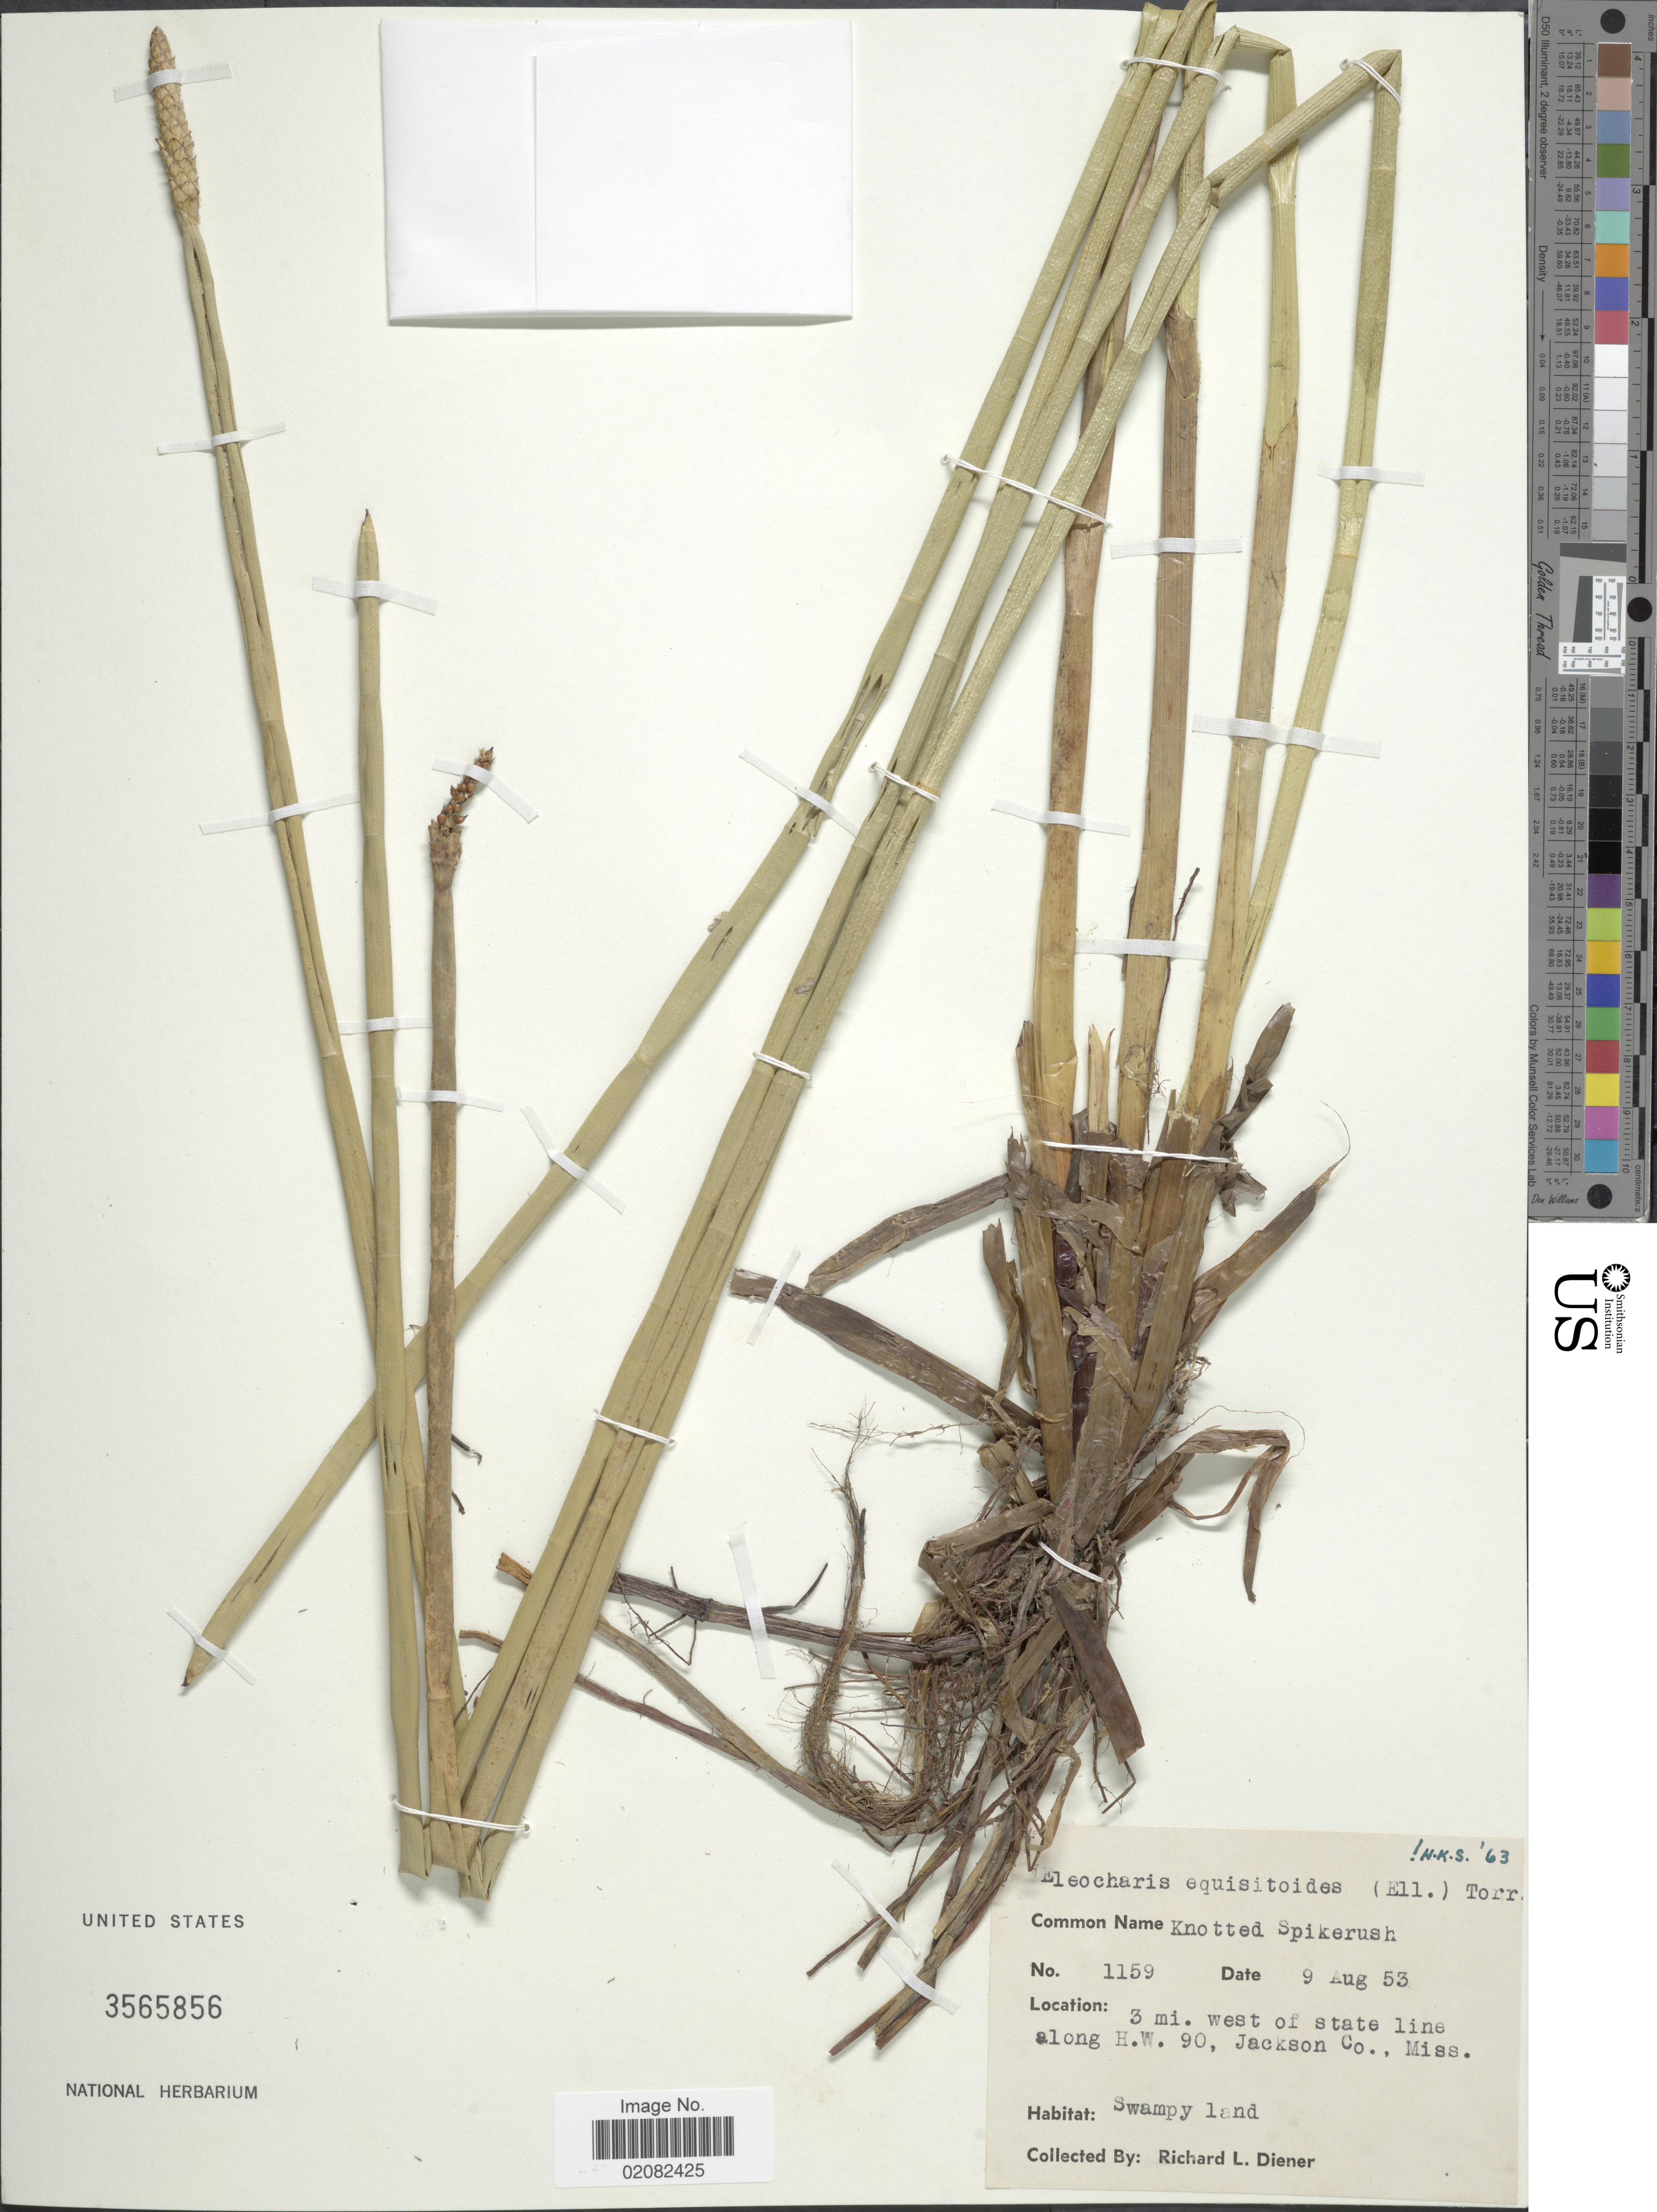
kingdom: Plantae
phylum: Tracheophyta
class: Liliopsida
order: Poales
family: Cyperaceae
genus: Eleocharis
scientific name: Eleocharis equisetoides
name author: (Elliott) Torr.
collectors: R. Diener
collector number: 1159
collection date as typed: Transcribed d/m/y: 9/8/53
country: United States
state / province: Mississippi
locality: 3 mi west of State line along H.W. 90, Jackson Co, Miss.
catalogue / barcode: US 3565856